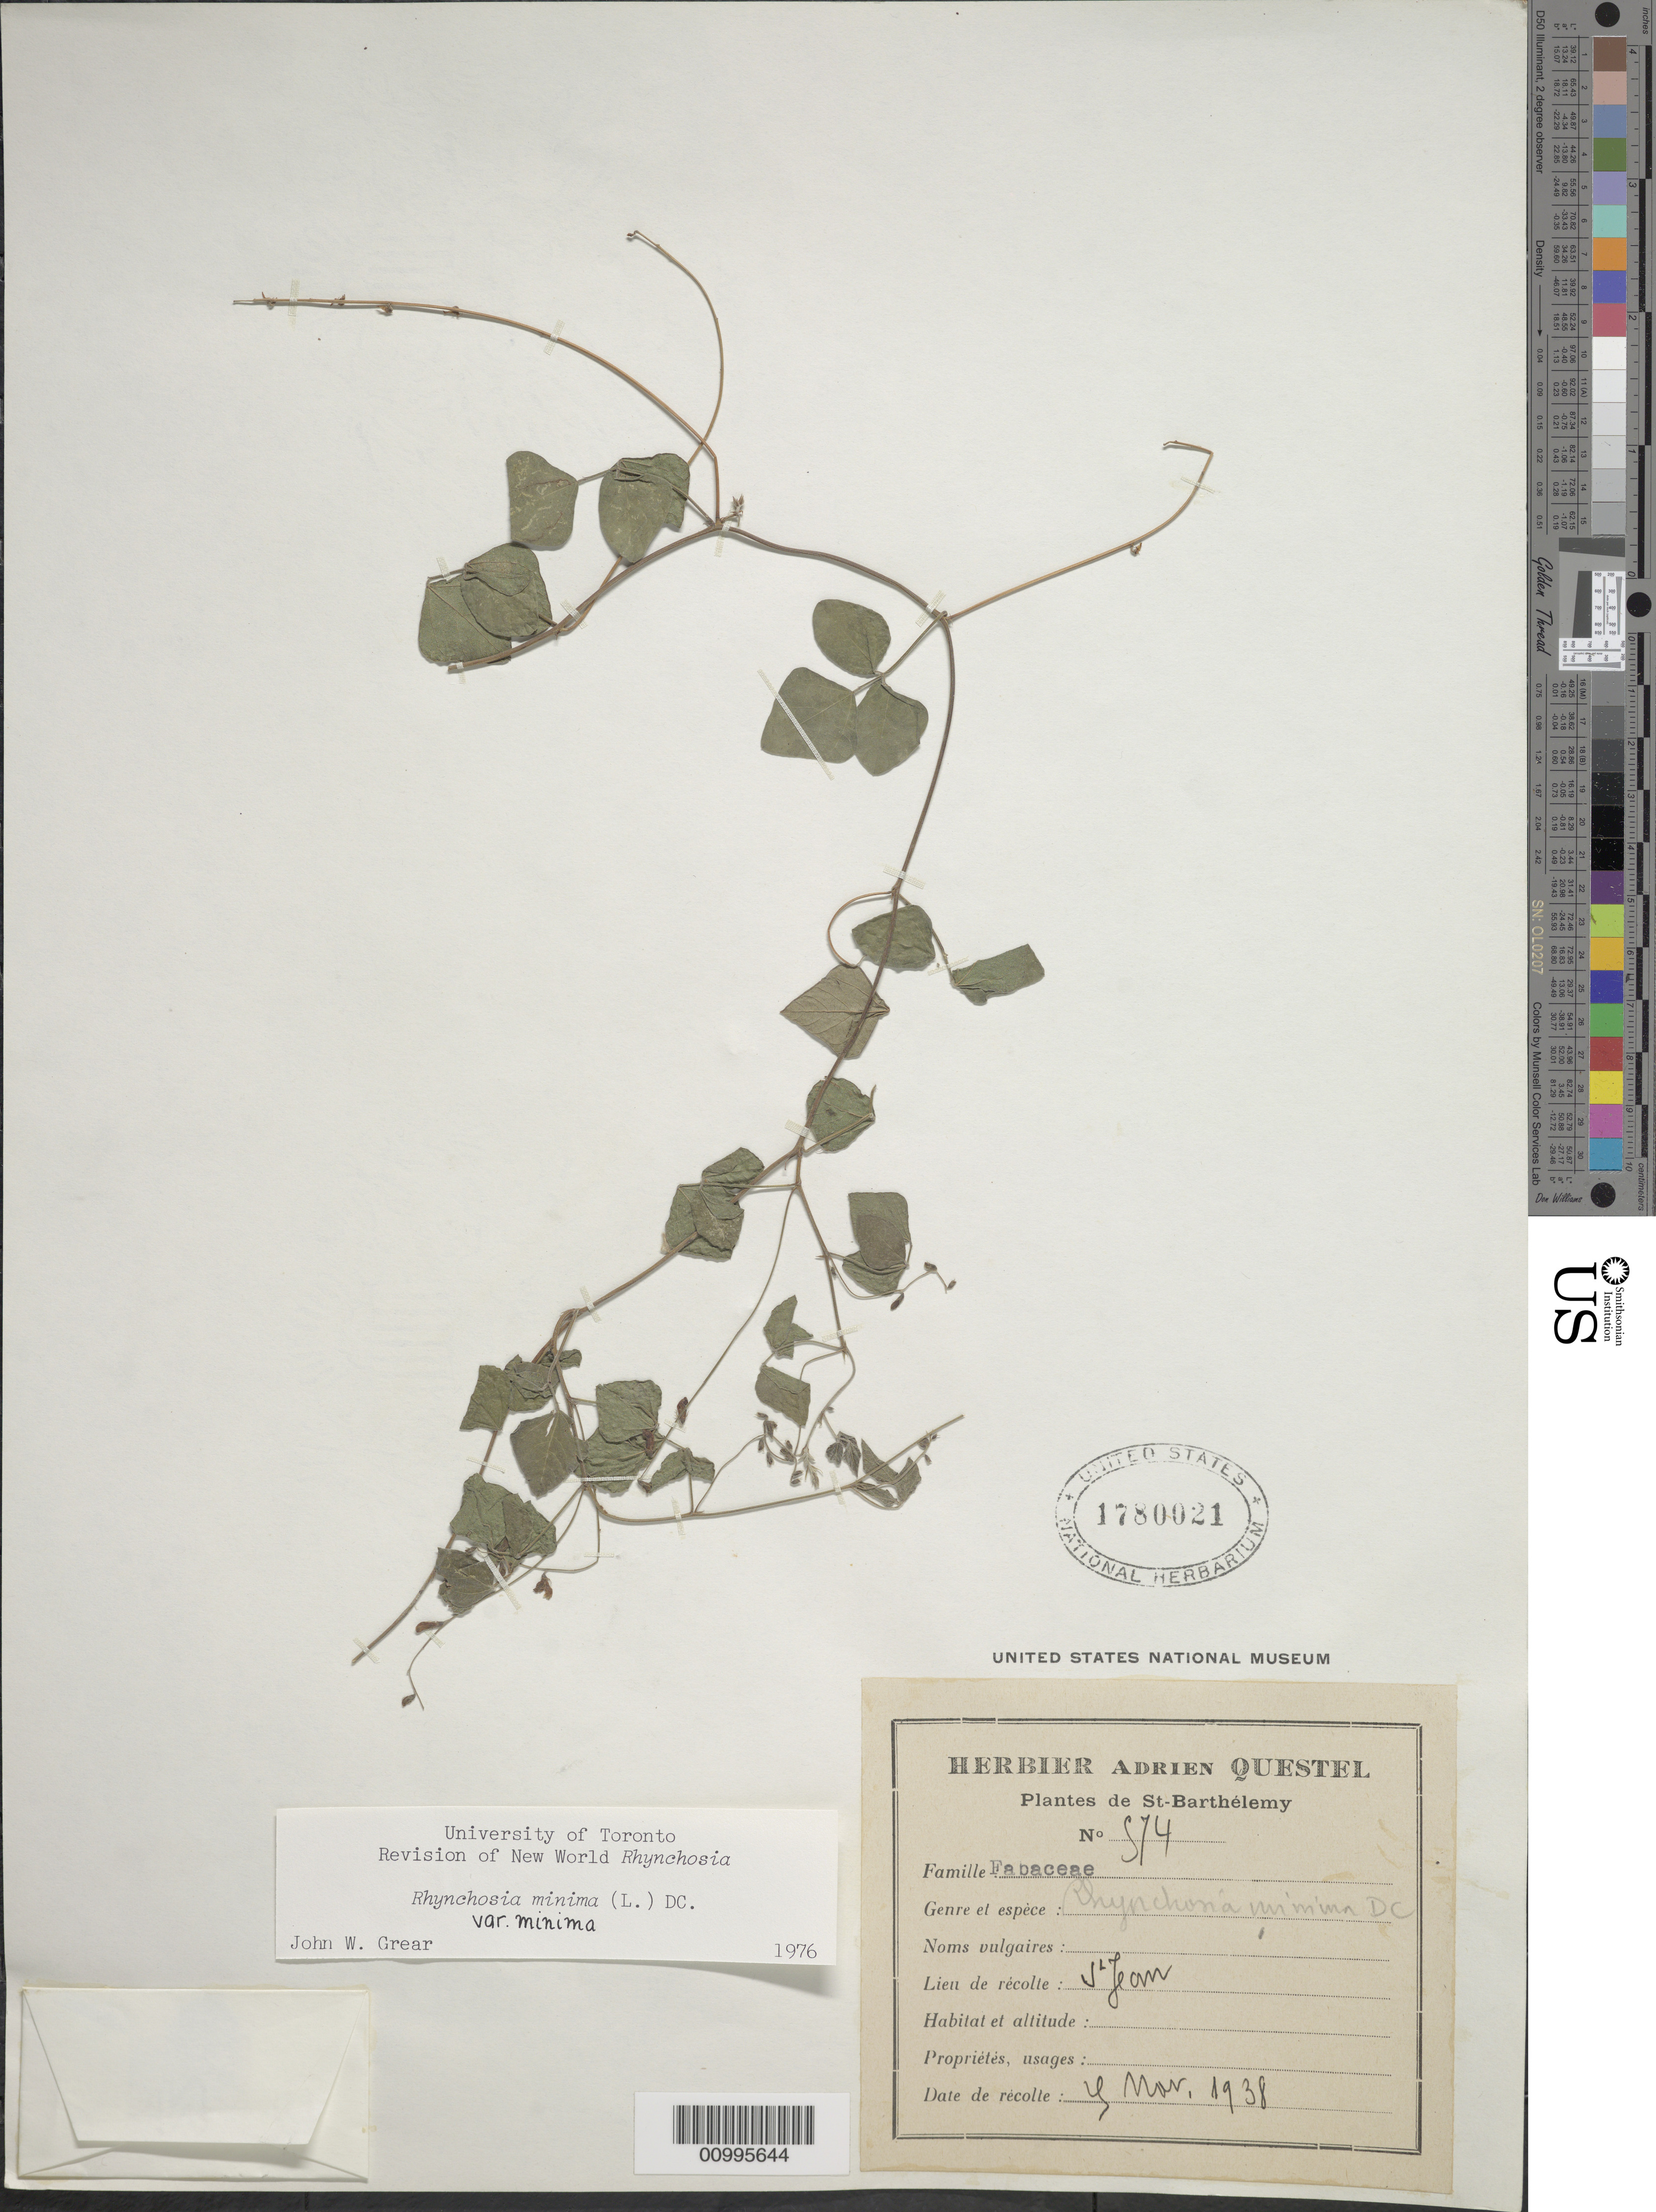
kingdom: Plantae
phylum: Tracheophyta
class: Magnoliopsida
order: Fabales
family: Fabaceae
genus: Rhynchosia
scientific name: Rhynchosia minima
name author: (L.) DC.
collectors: A. Questel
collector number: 574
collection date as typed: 25 Mar 1938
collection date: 1938-03-25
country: Saint Barthélemy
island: St. Barthélemy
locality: St Jean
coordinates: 0 N, 0 E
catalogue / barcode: US 1780021